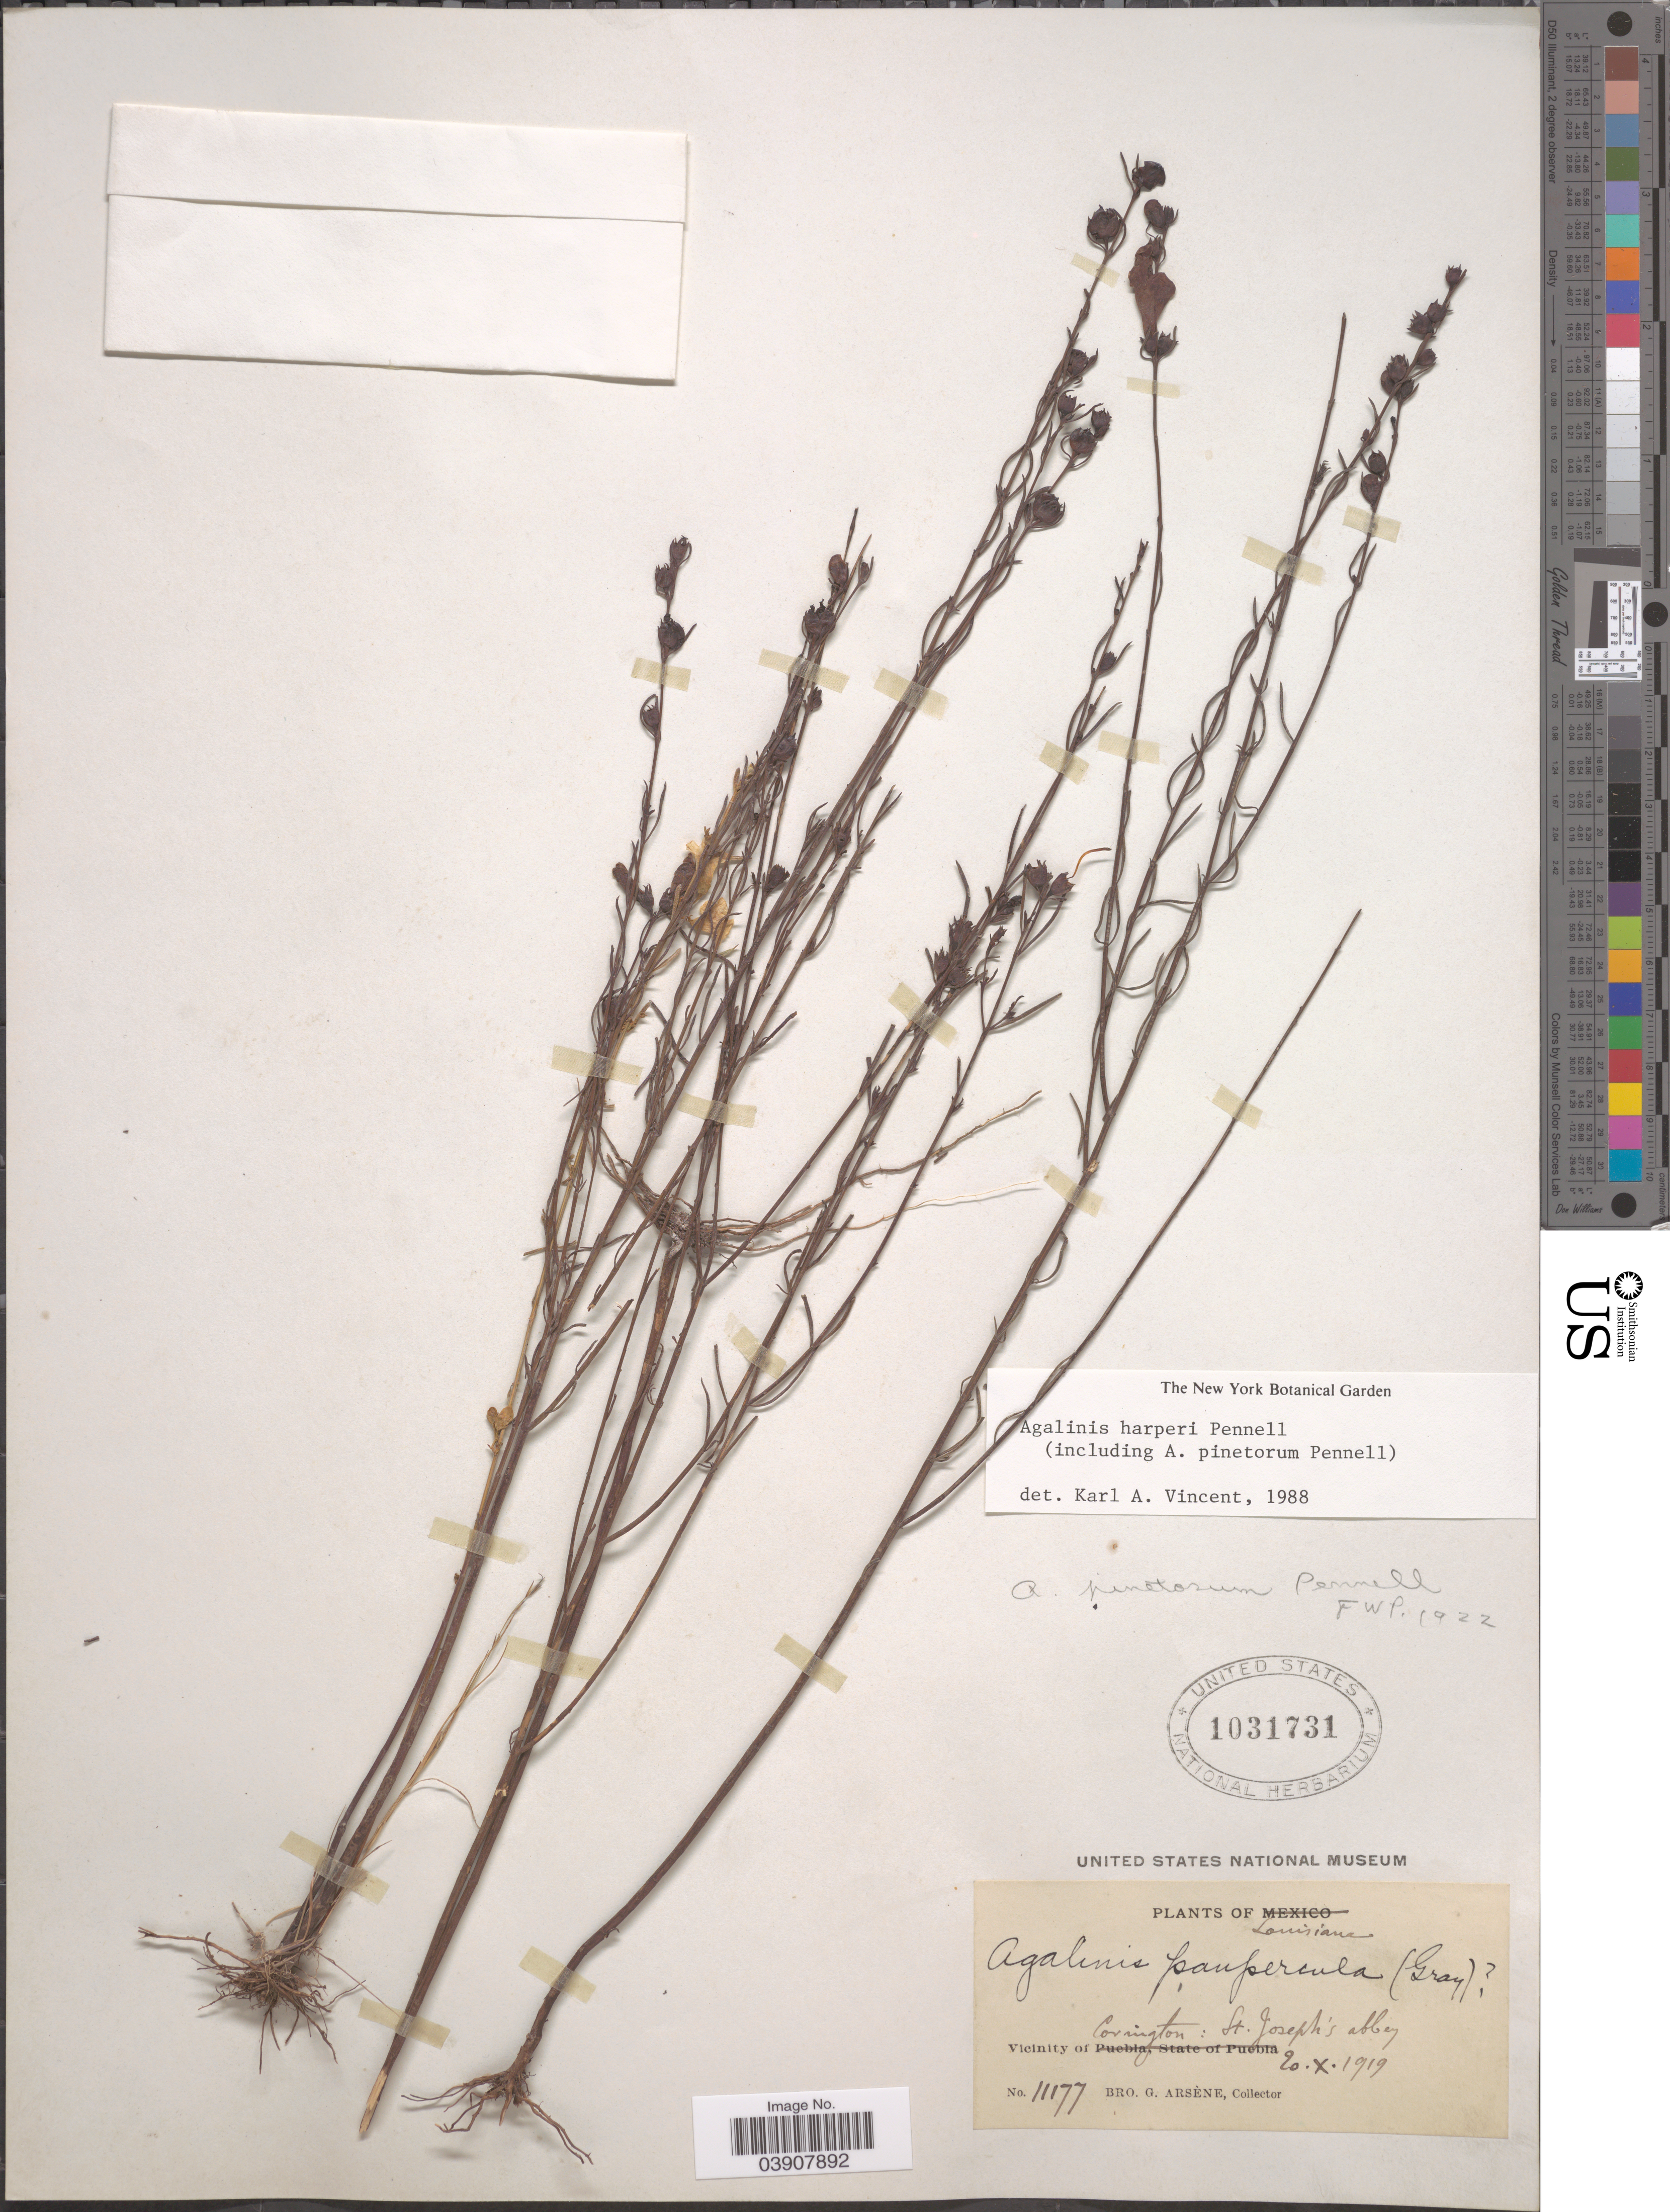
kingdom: Plantae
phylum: Tracheophyta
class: Magnoliopsida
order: Lamiales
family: Orobanchaceae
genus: Agalinis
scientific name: Agalinis harperi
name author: Pennell in Small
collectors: Bro. G. Arsène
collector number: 11177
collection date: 1919-10-20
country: United States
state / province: Louisiana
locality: Vicinity of Covington: St. Joseph's abbey.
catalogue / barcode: US 1031731